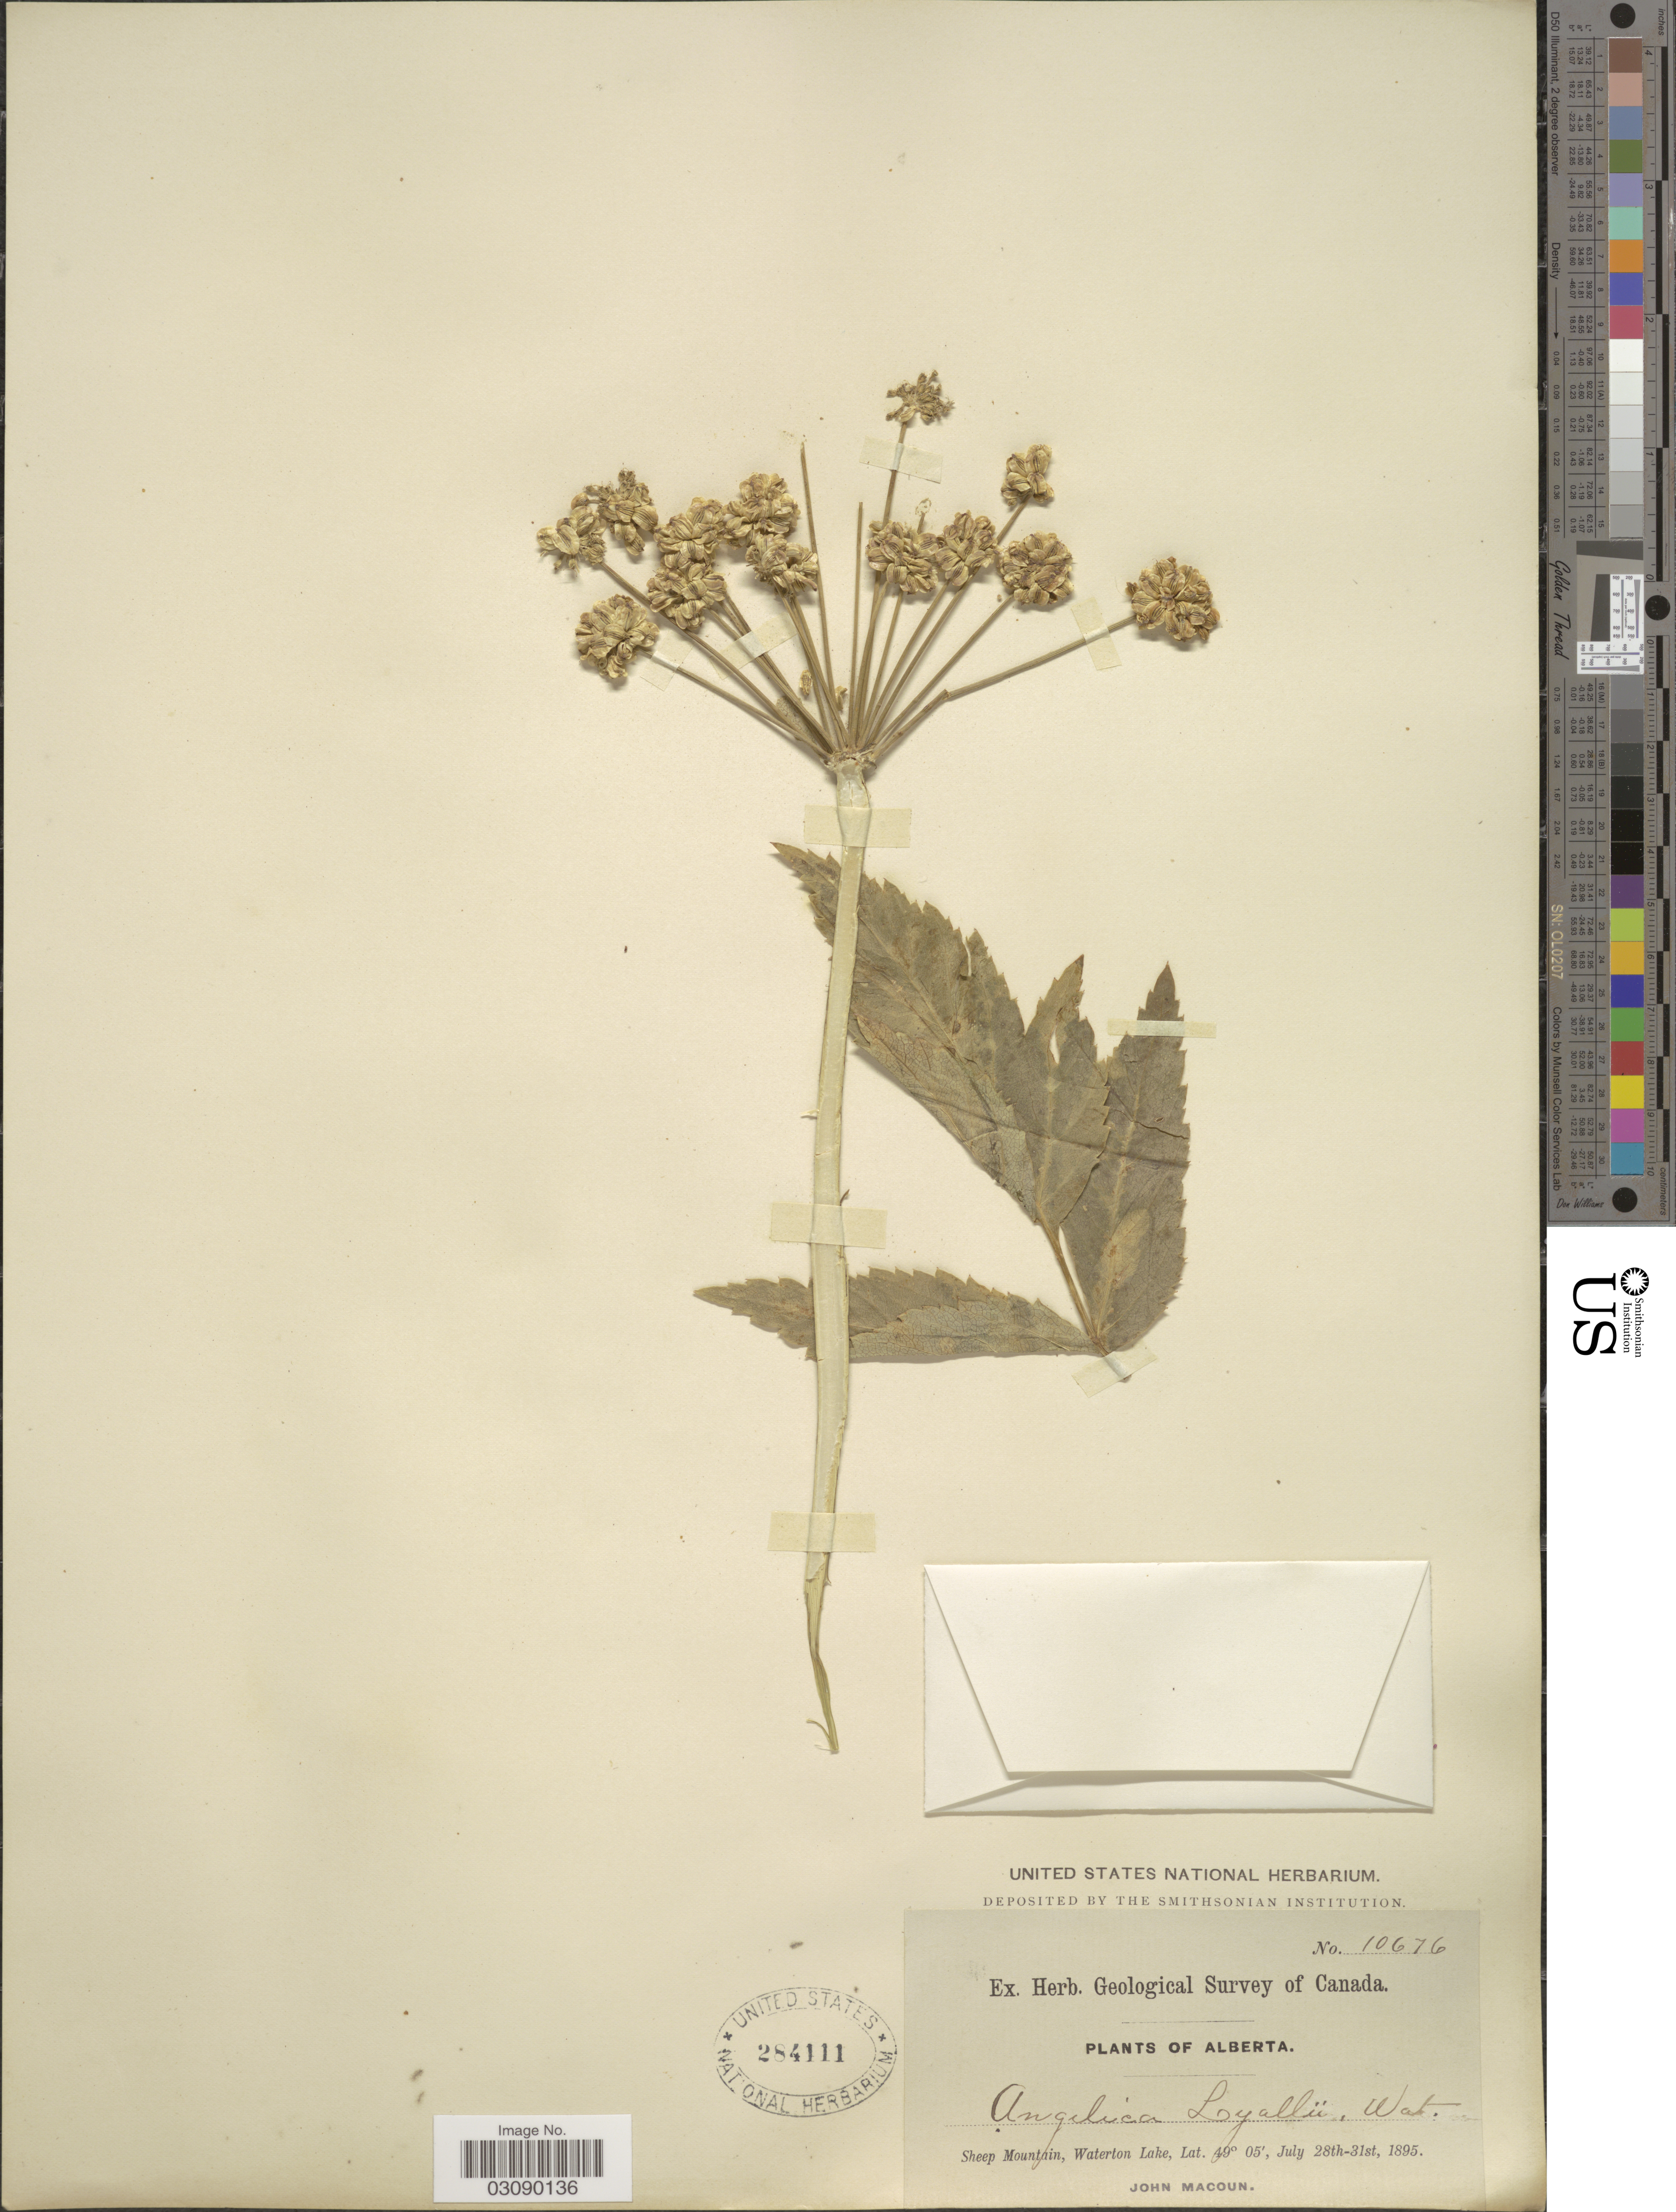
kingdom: Plantae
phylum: Tracheophyta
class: Magnoliopsida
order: Apiales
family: Apiaceae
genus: Angelica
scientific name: Angelica arguta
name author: Nutt.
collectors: J. Macoun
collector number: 10676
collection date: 1895-07-28/1895-07-31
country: Canada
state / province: Alberta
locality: Sheep Mountain, Waterton Lake.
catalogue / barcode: US 284111